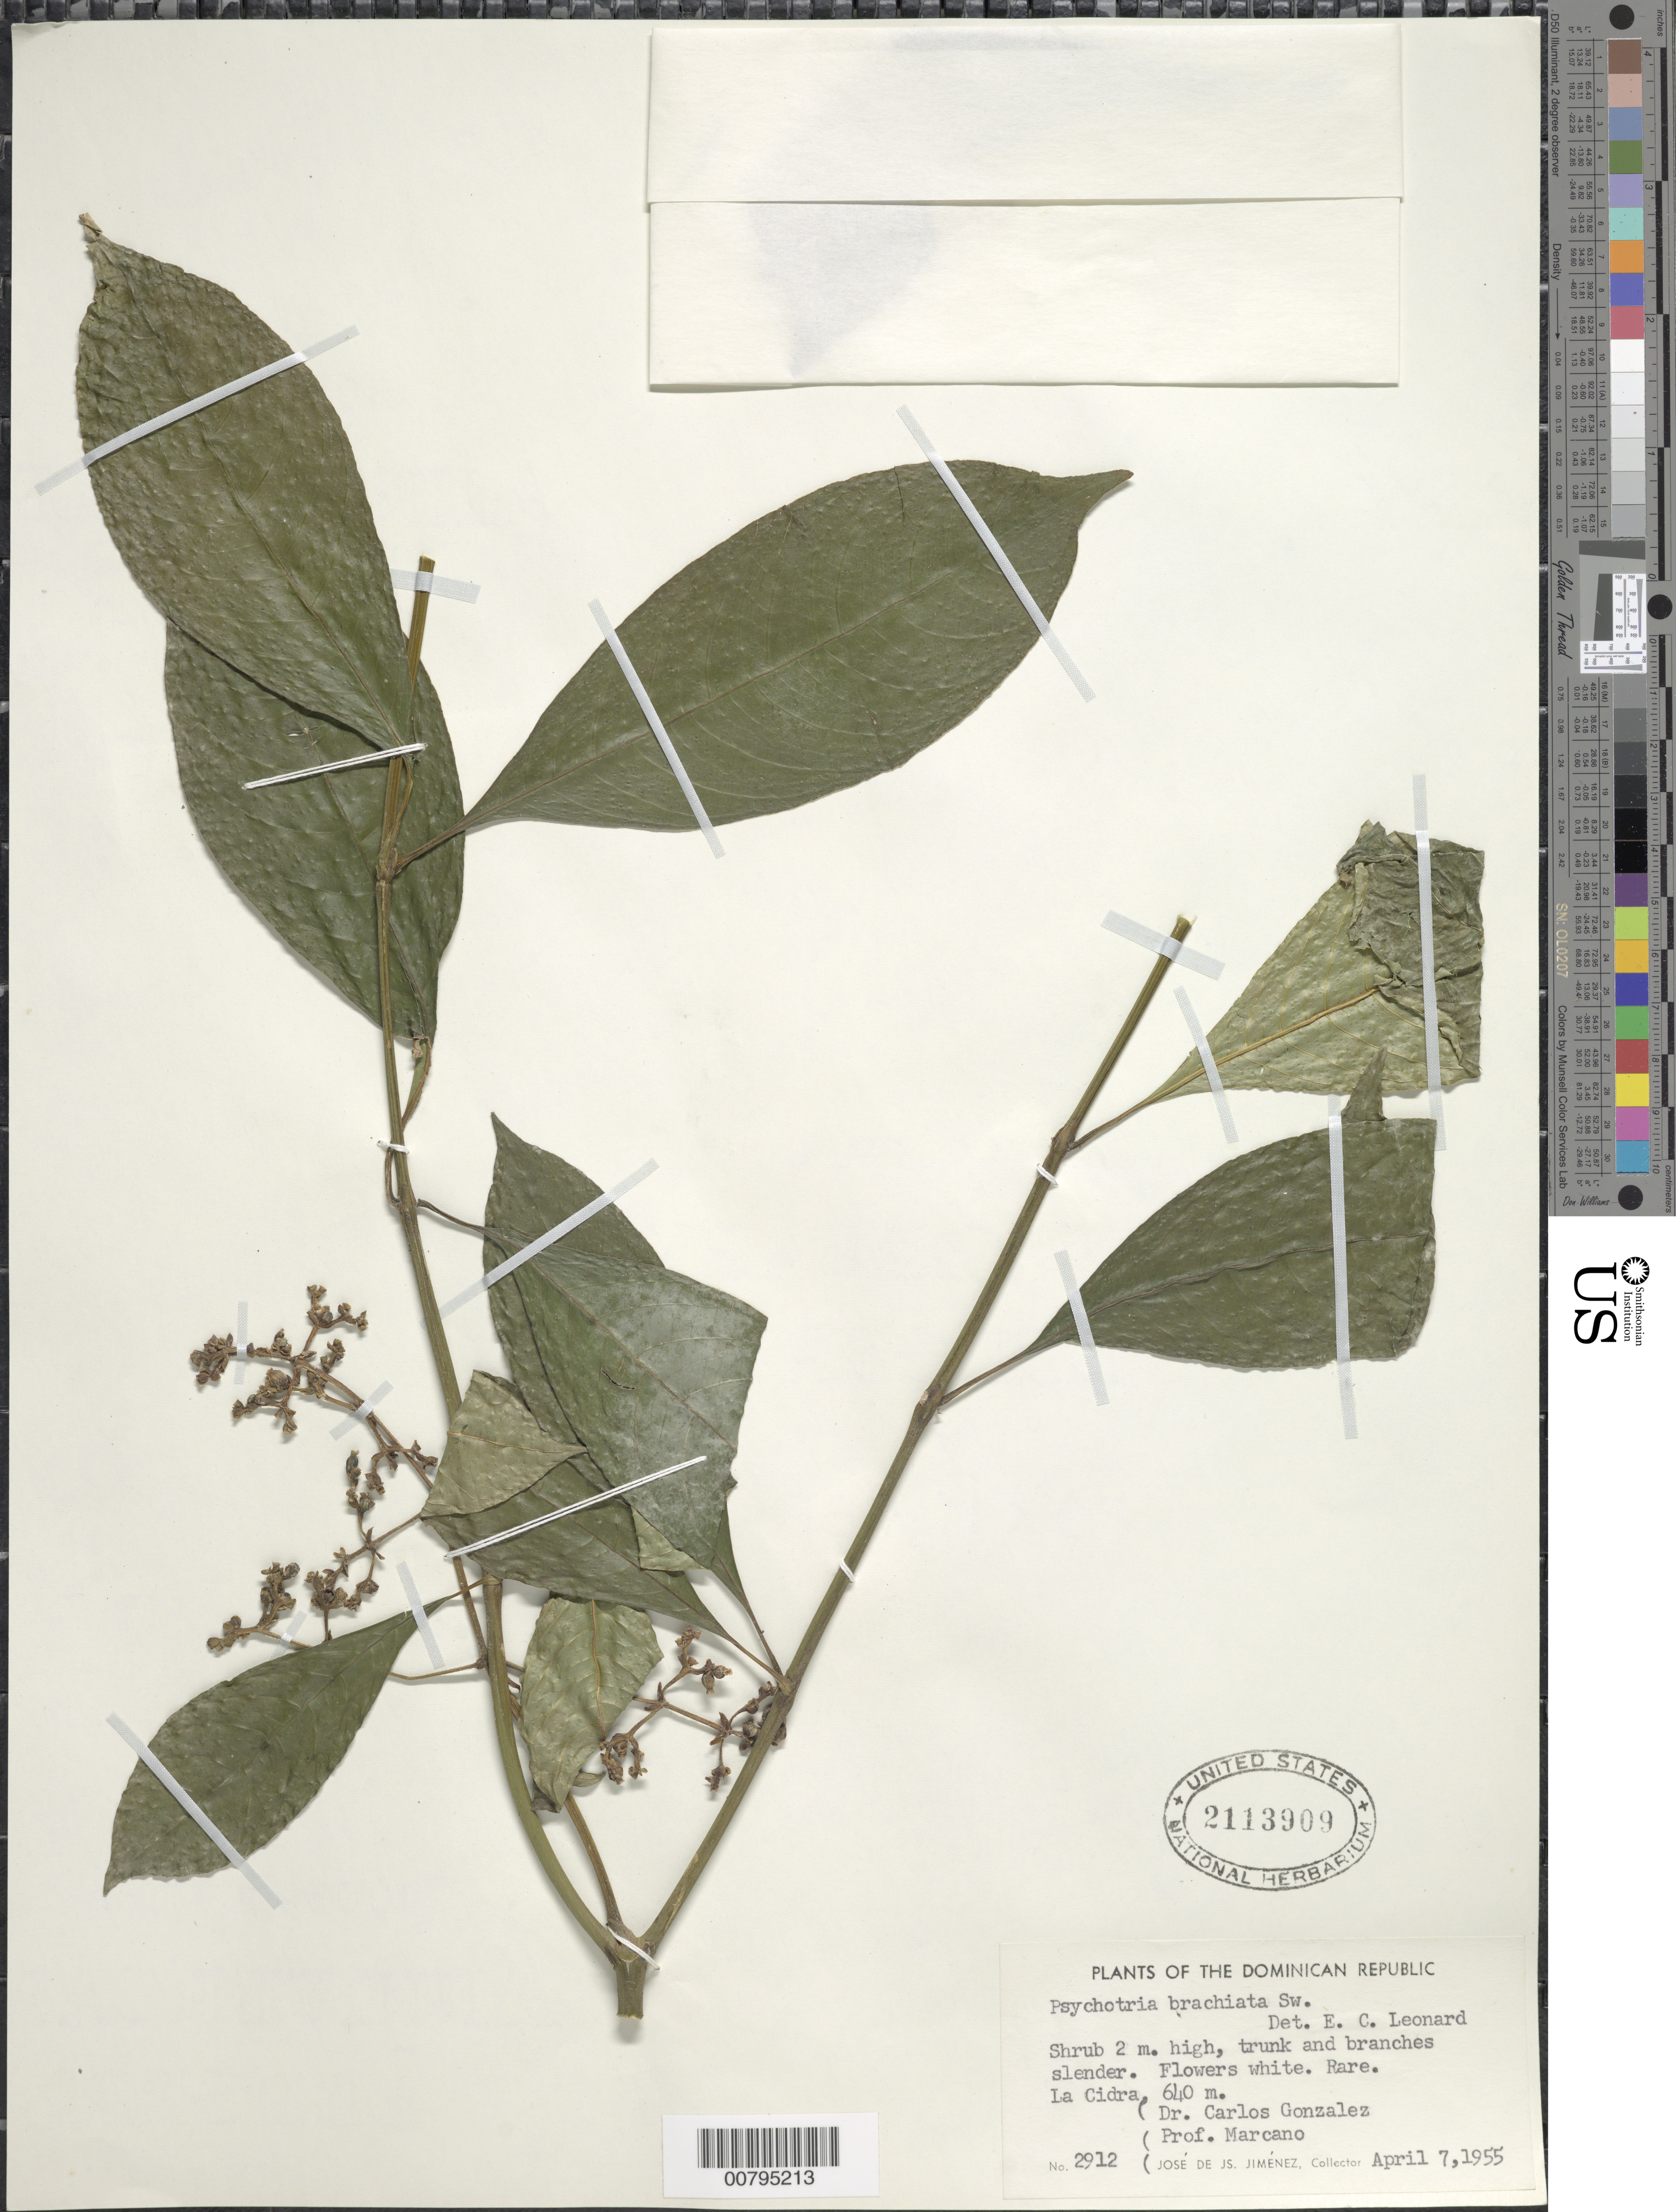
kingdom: Plantae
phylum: Tracheophyta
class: Magnoliopsida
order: Gentianales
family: Rubiaceae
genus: Psychotria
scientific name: Psychotria brachiata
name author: Sw.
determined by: Leonard, Emery C., (US)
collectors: J. J. Jiménez Almonte, C. Gonzalez & -. Marcano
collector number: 29112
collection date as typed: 07 Apr 1955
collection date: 1955-04-07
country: Dominican Republic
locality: La Cidra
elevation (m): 640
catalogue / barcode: US 2113909